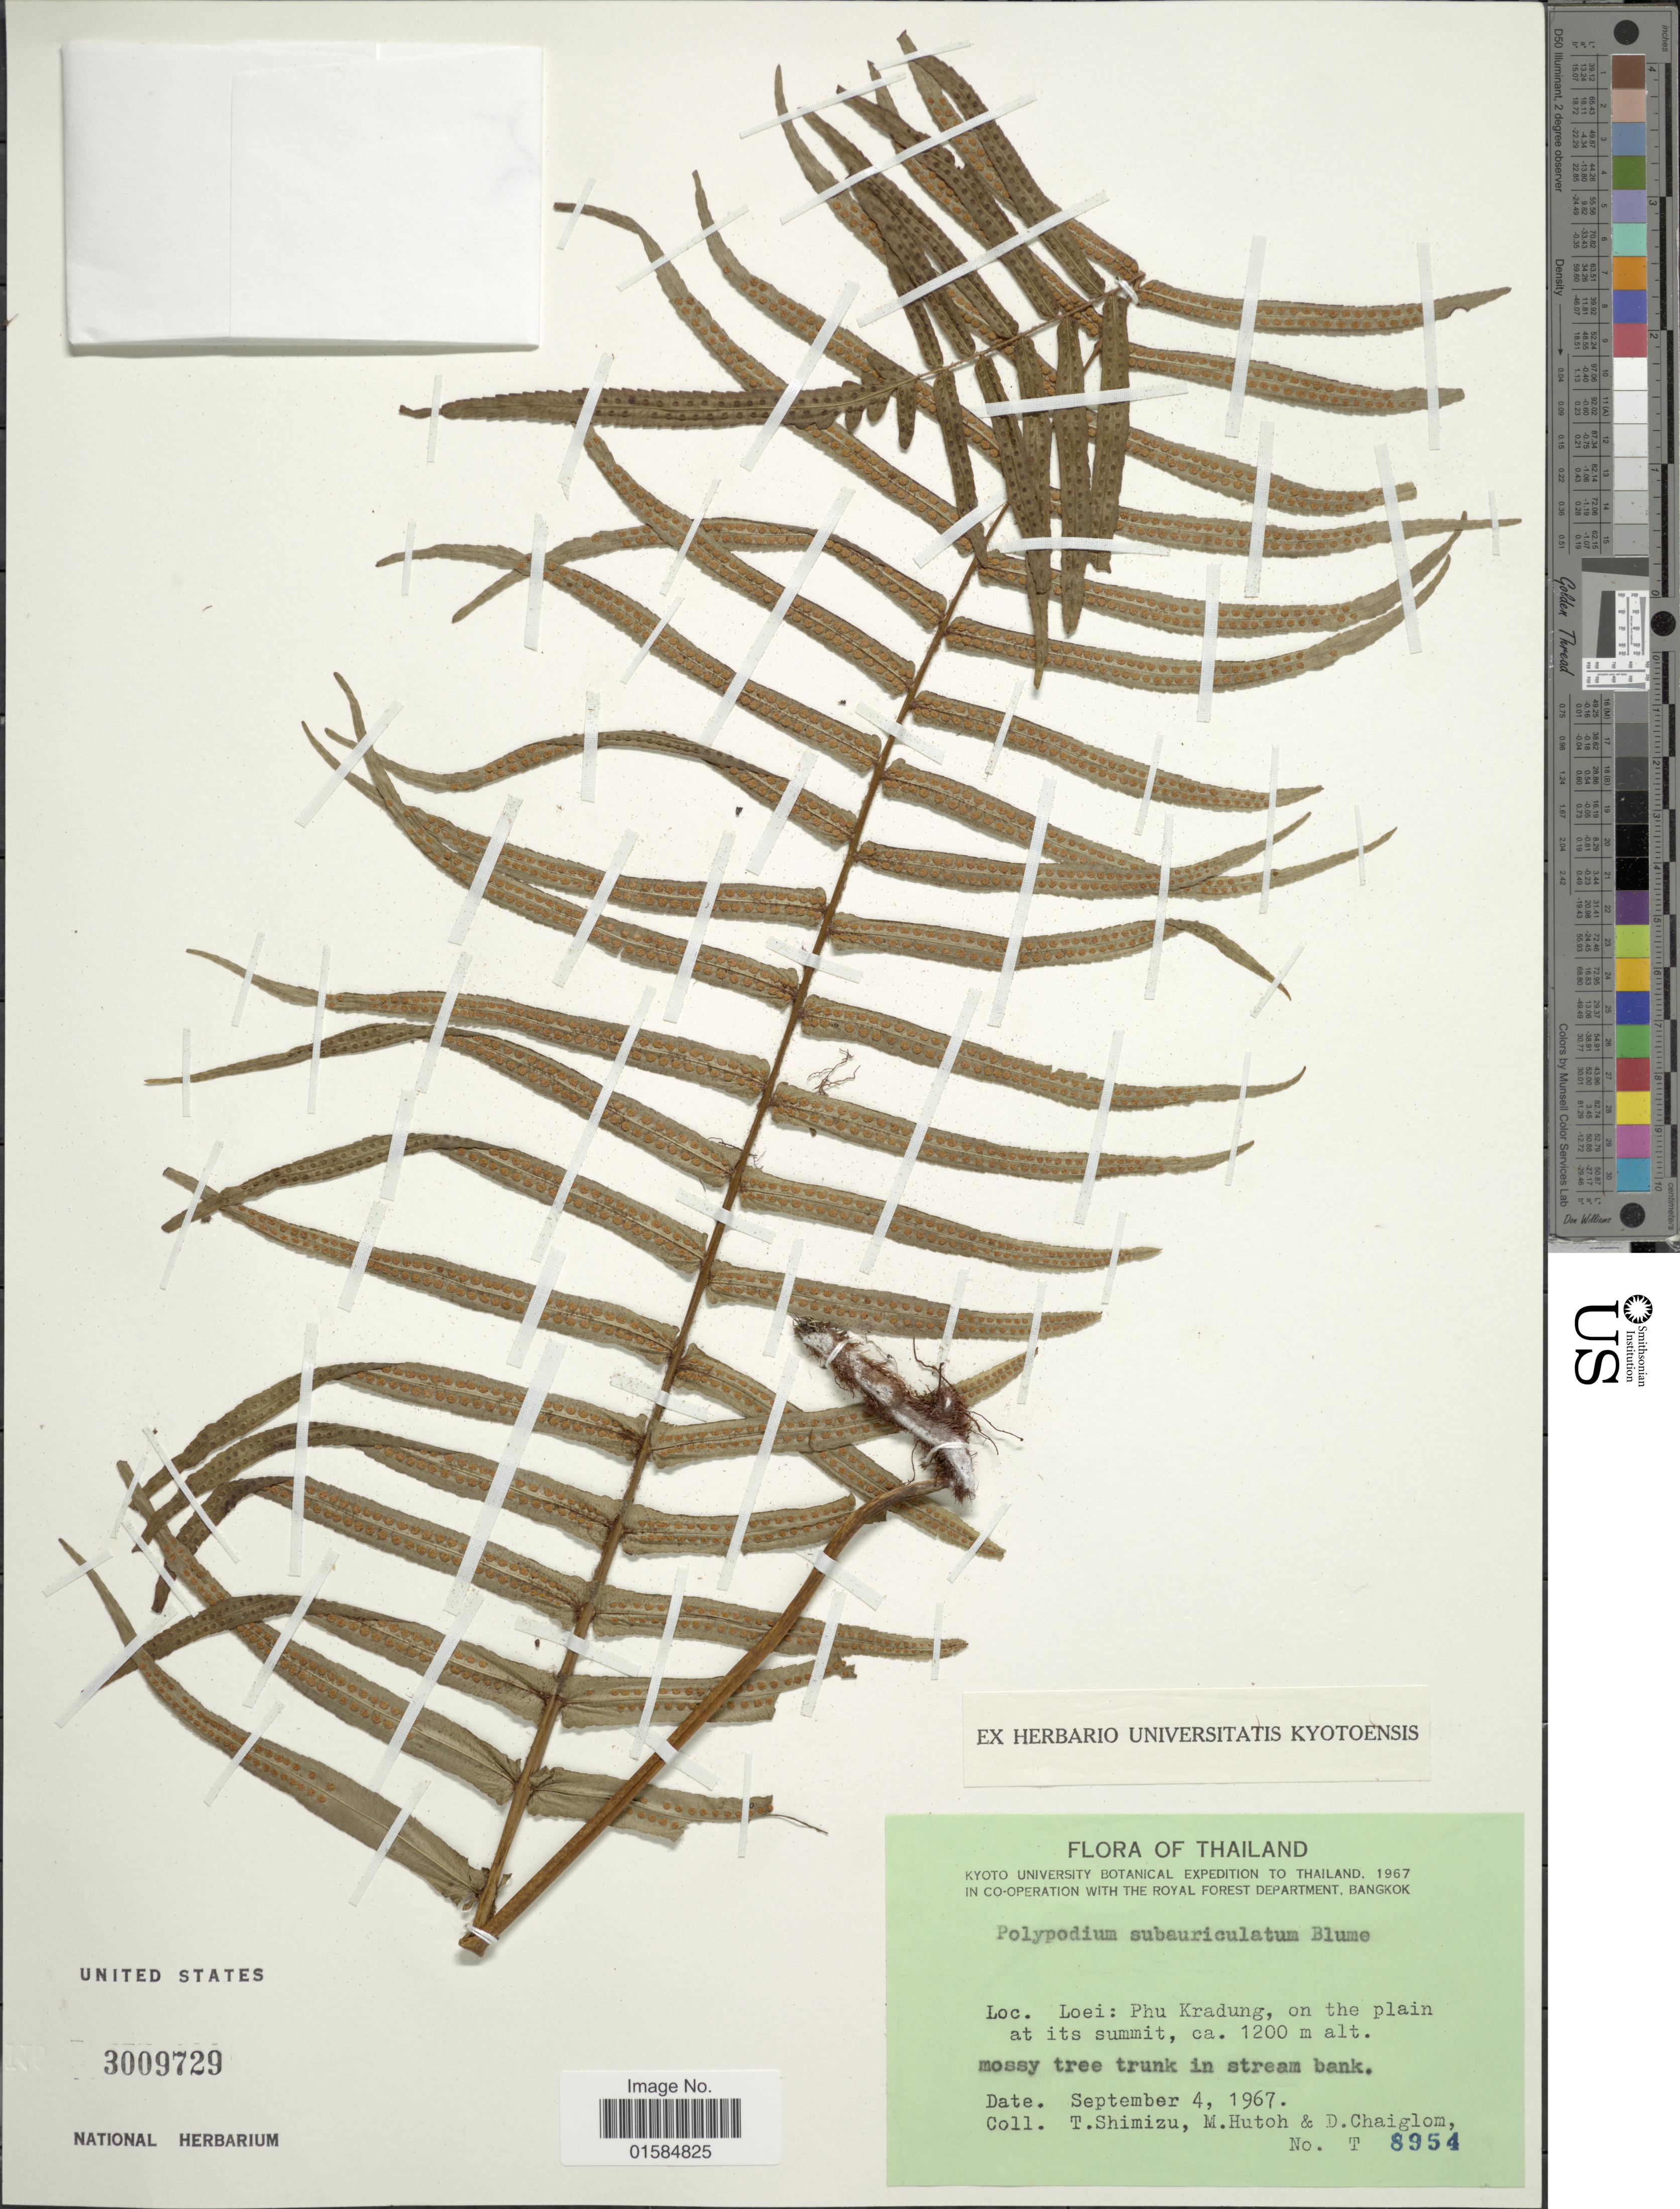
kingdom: Plantae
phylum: Tracheophyta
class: Polypodiopsida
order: Polypodiales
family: Polypodiaceae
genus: Goniophlebium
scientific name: Goniophlebium subauriculatum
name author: (Blume) C. Presl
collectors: T. Shimizu, M. Hutoh & D. Chaiglom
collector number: T8954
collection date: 1967-09-04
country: Thailand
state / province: Loei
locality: Loei: Phu Kradung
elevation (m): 1200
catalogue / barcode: US 3009729